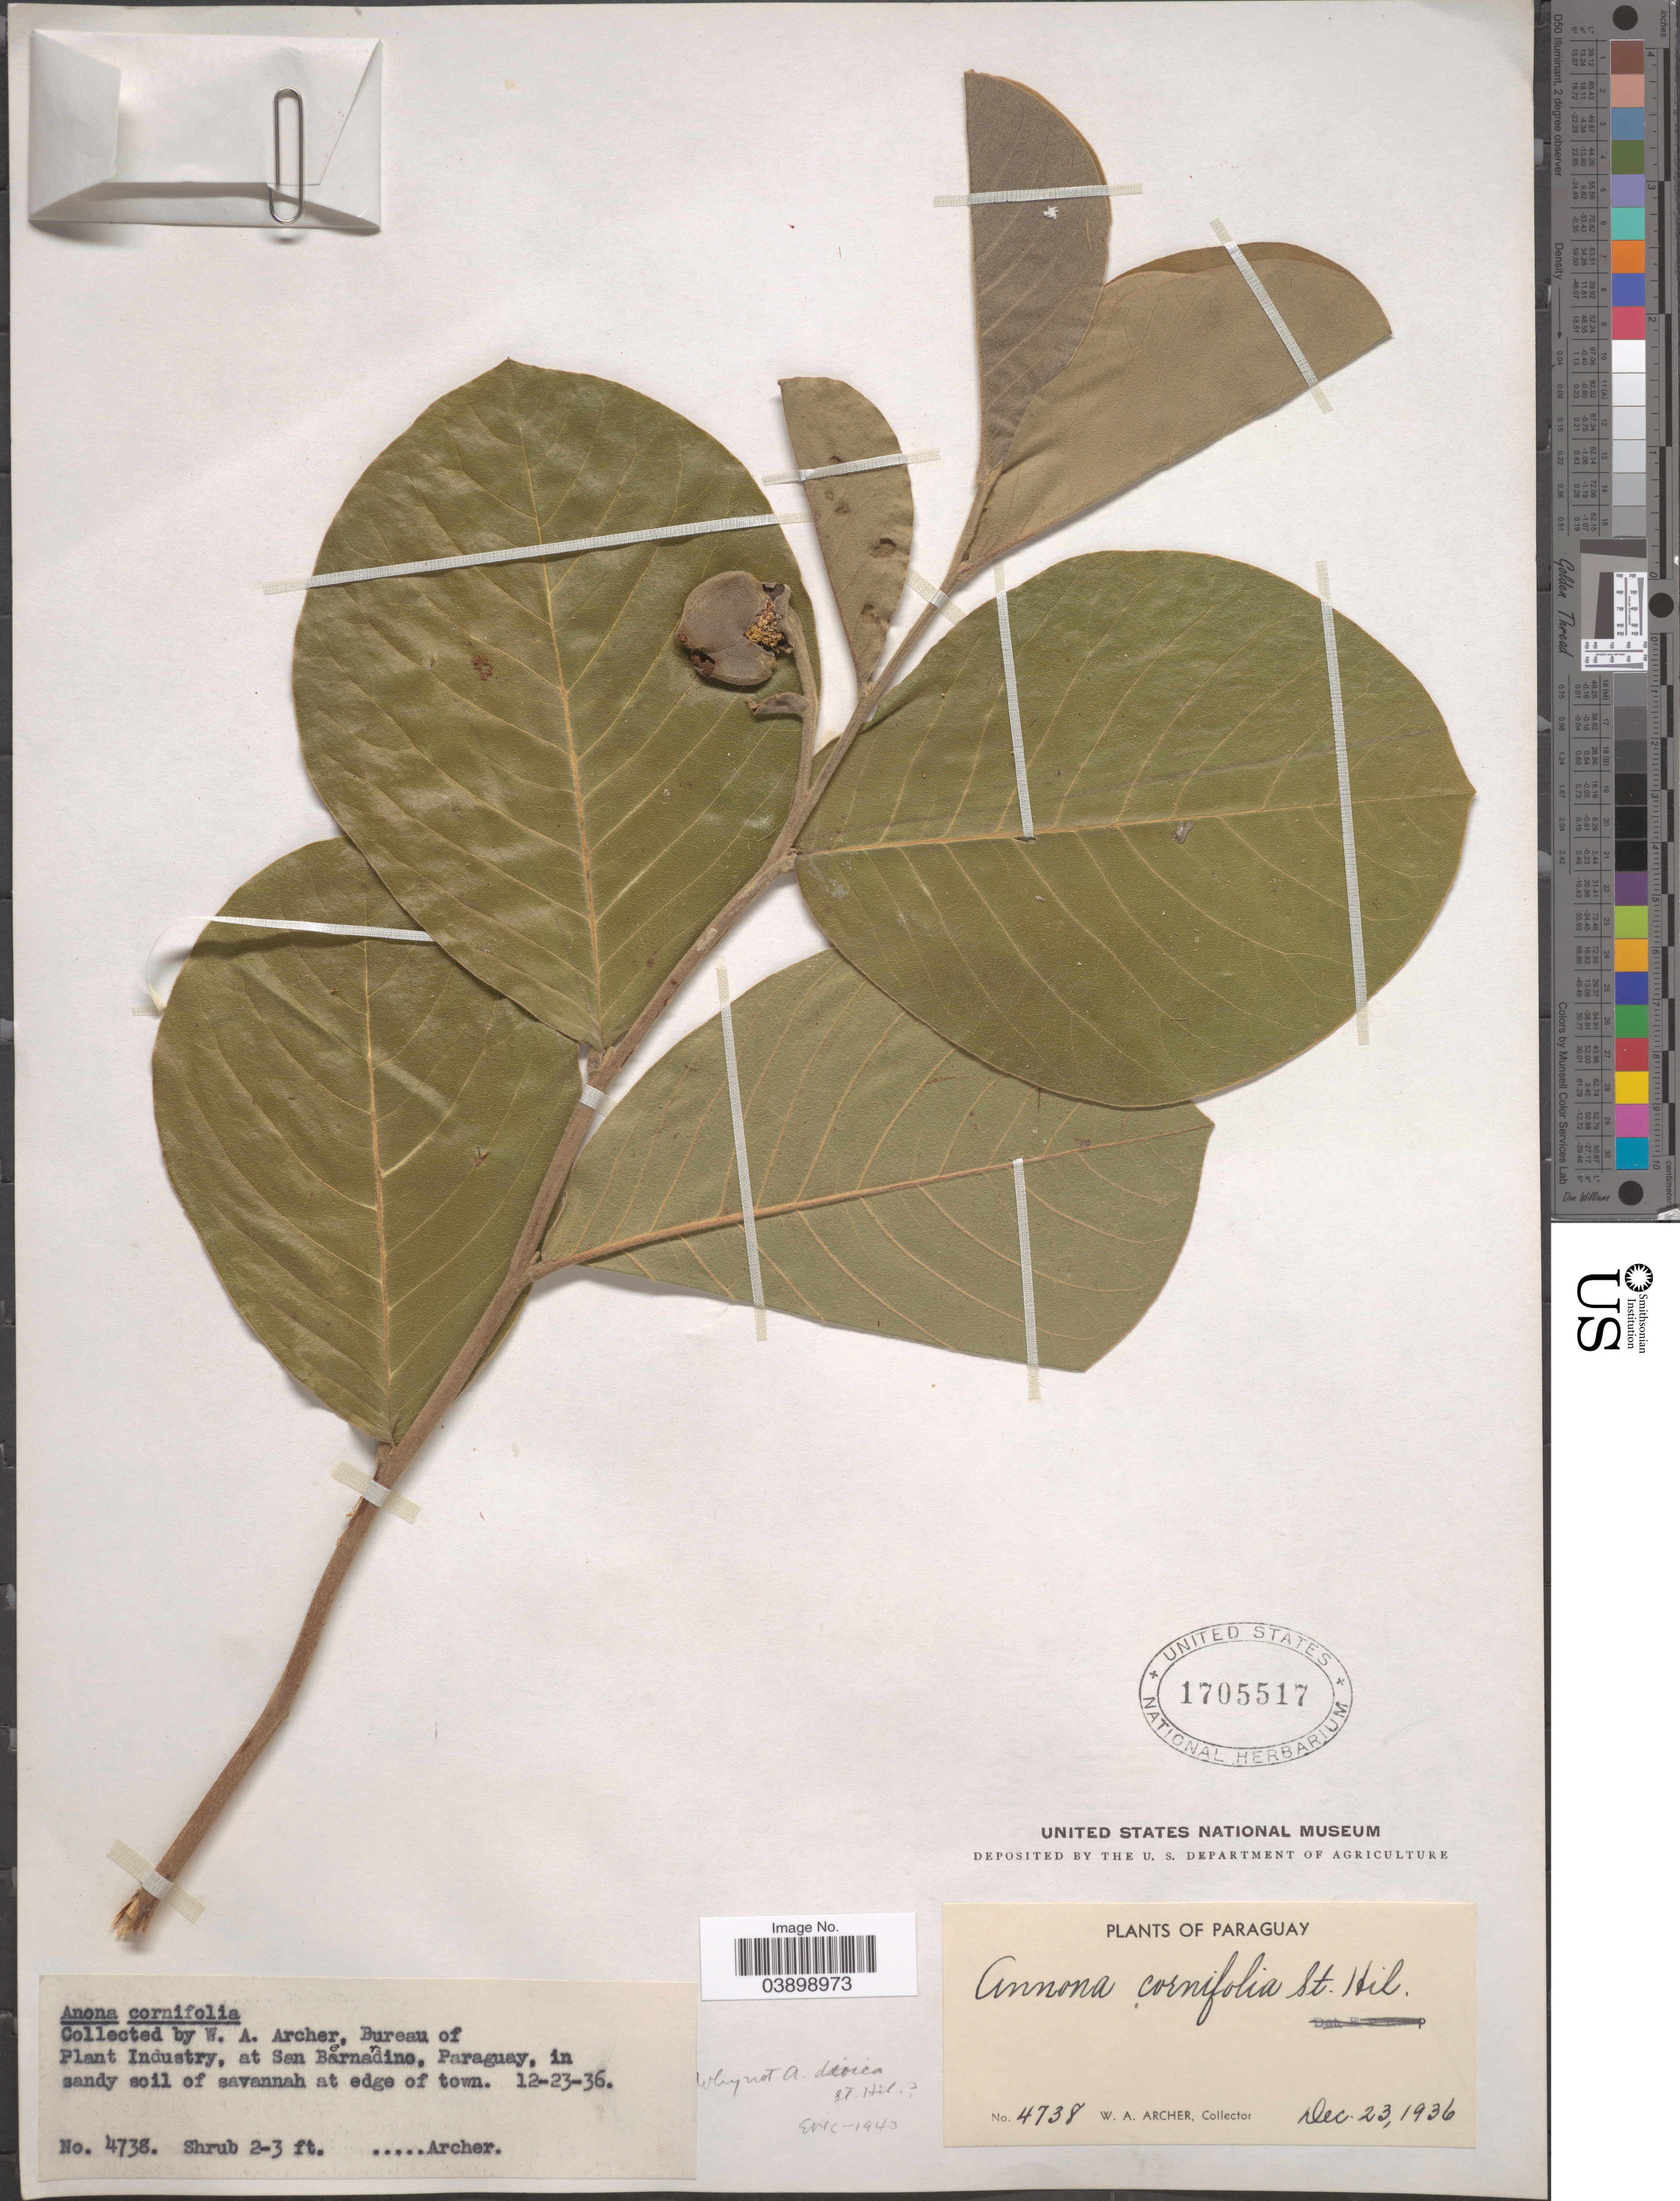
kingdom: Plantae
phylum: Tracheophyta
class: Magnoliopsida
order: Magnoliales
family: Annonaceae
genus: Annona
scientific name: Annona dioica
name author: A. St.-Hil.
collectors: W. Archer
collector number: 4738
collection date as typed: Transcribed d/m/y: 23/12/36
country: Paraguay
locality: Bureau of Plant Industry, at San Bernardino. At edge of town.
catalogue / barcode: US 1705517